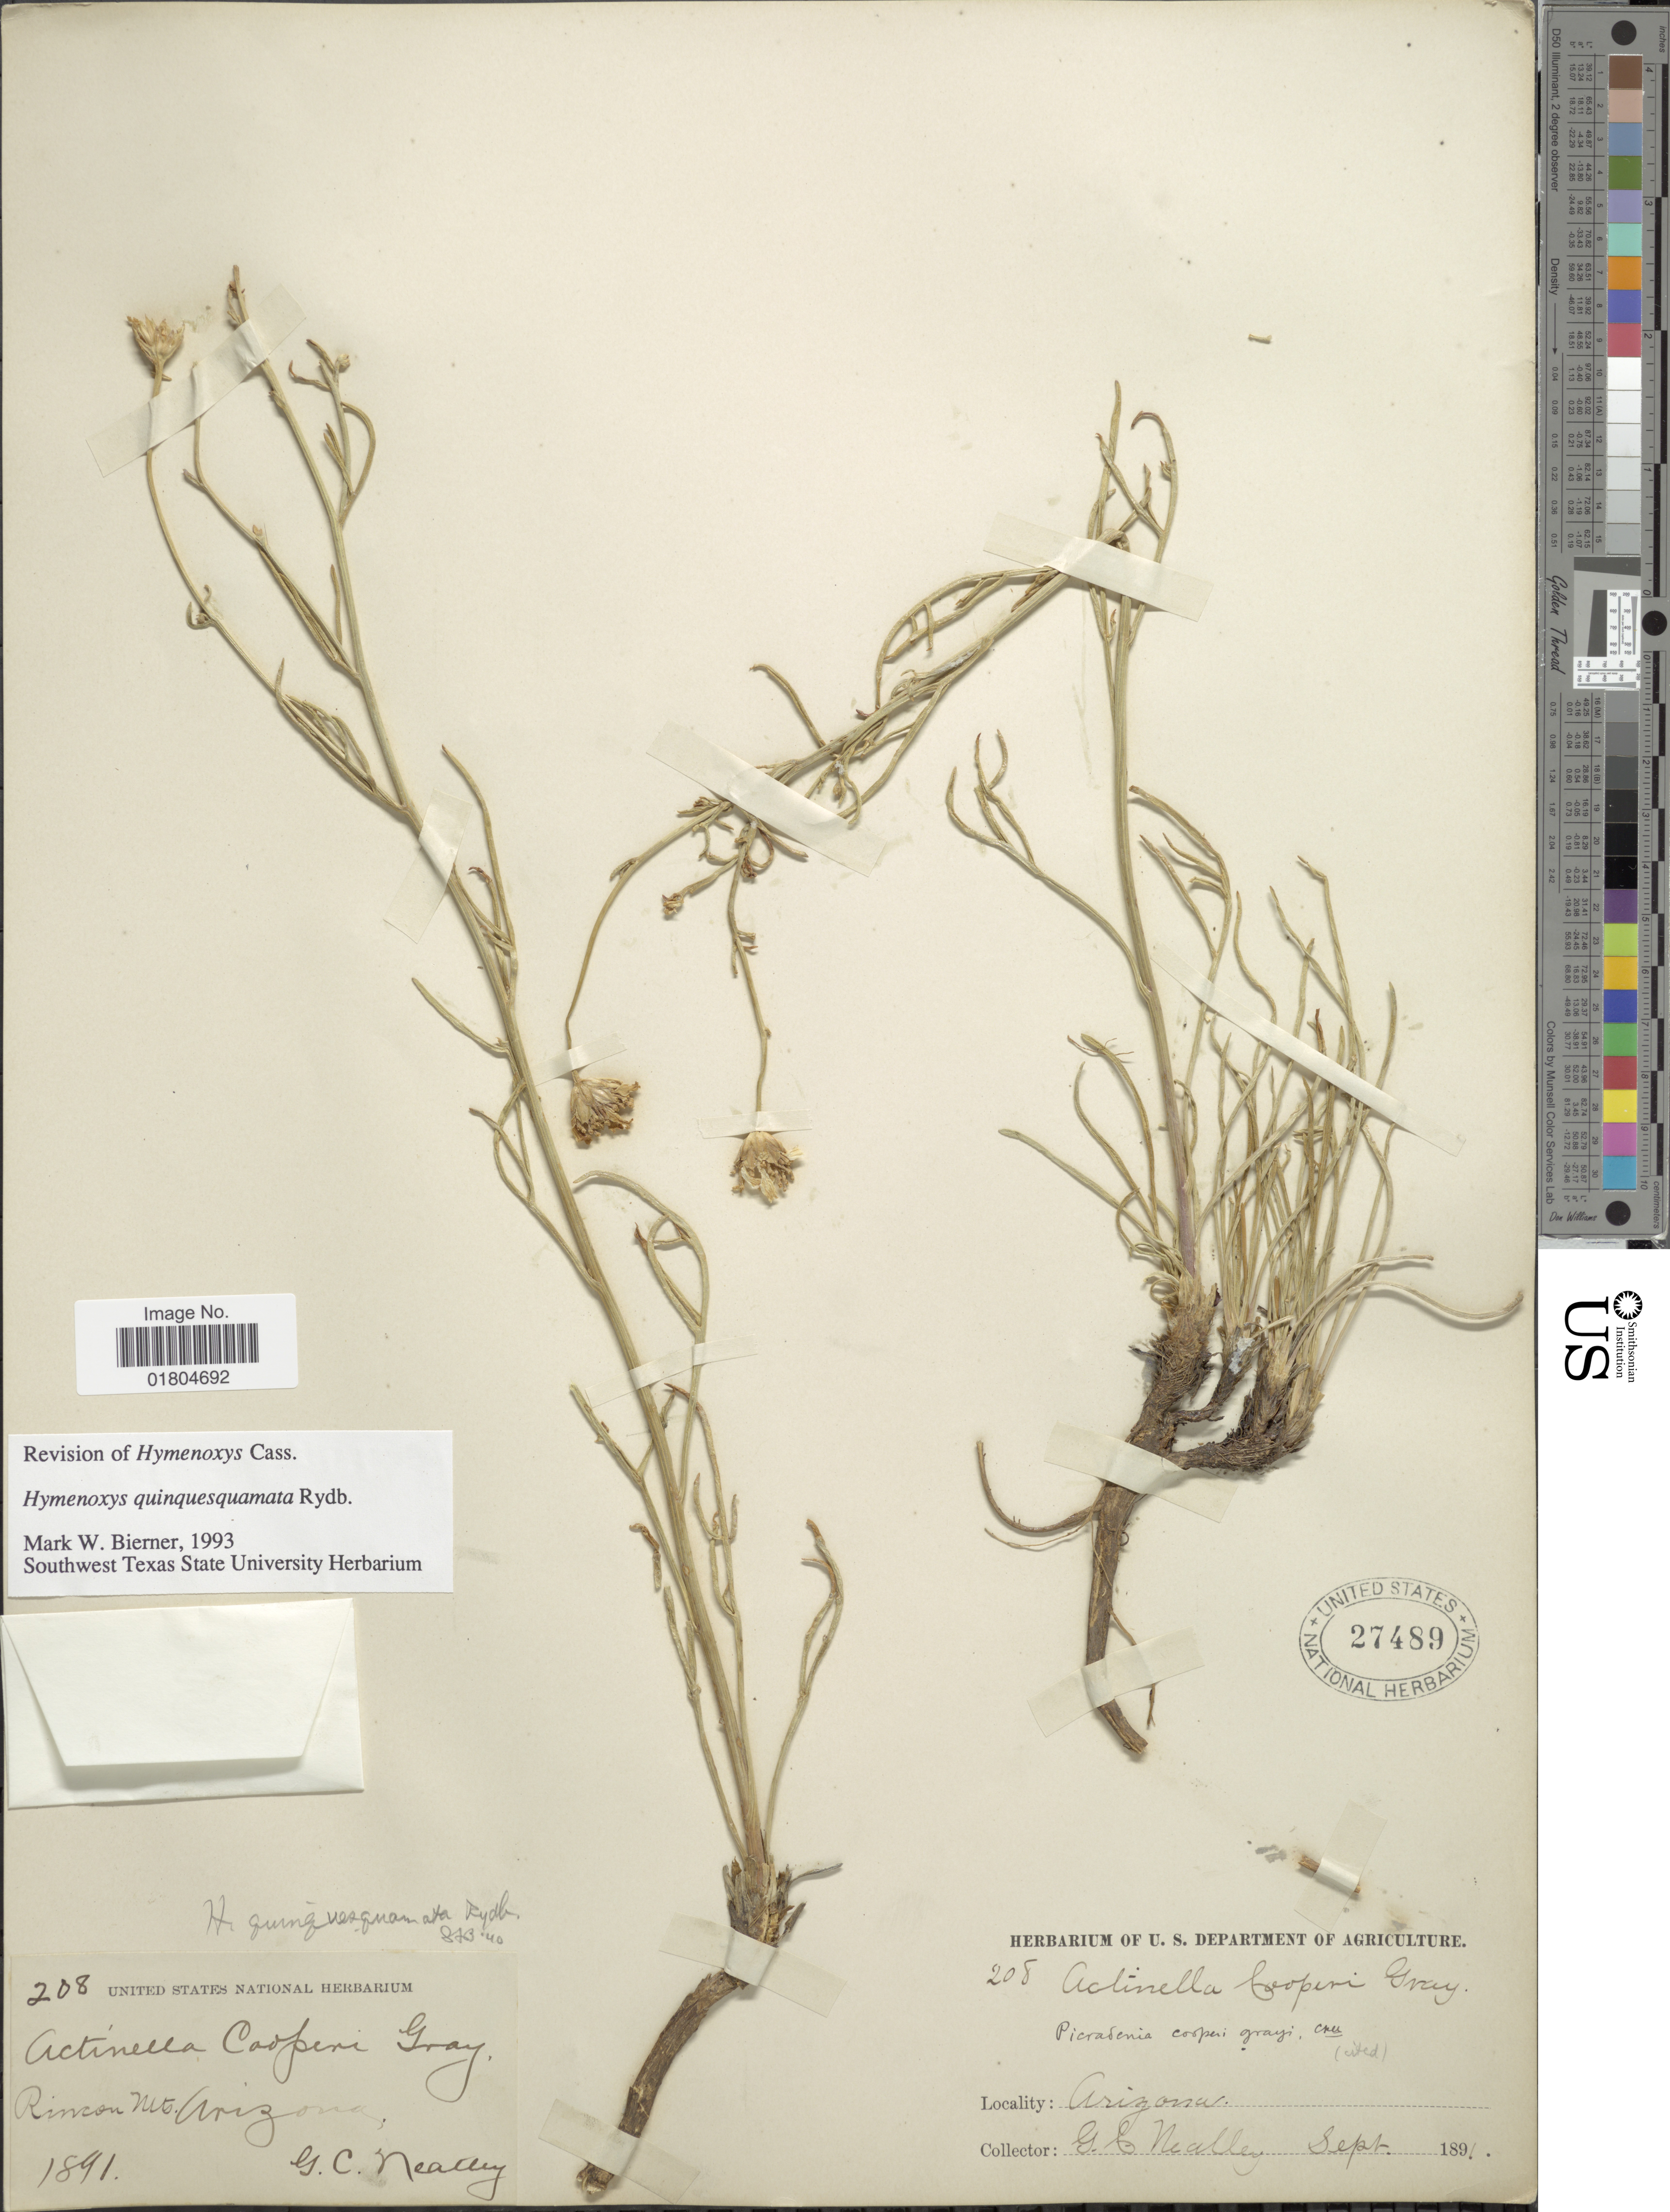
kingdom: Plantae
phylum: Tracheophyta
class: Magnoliopsida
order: Asterales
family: Asteraceae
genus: Hymenoxys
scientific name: Hymenoxys quinquesquamata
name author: Rydb.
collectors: G. C. Nealley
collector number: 208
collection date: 1891-09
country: United States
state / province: Arizona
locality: Rincon Mts.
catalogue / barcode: US 27489